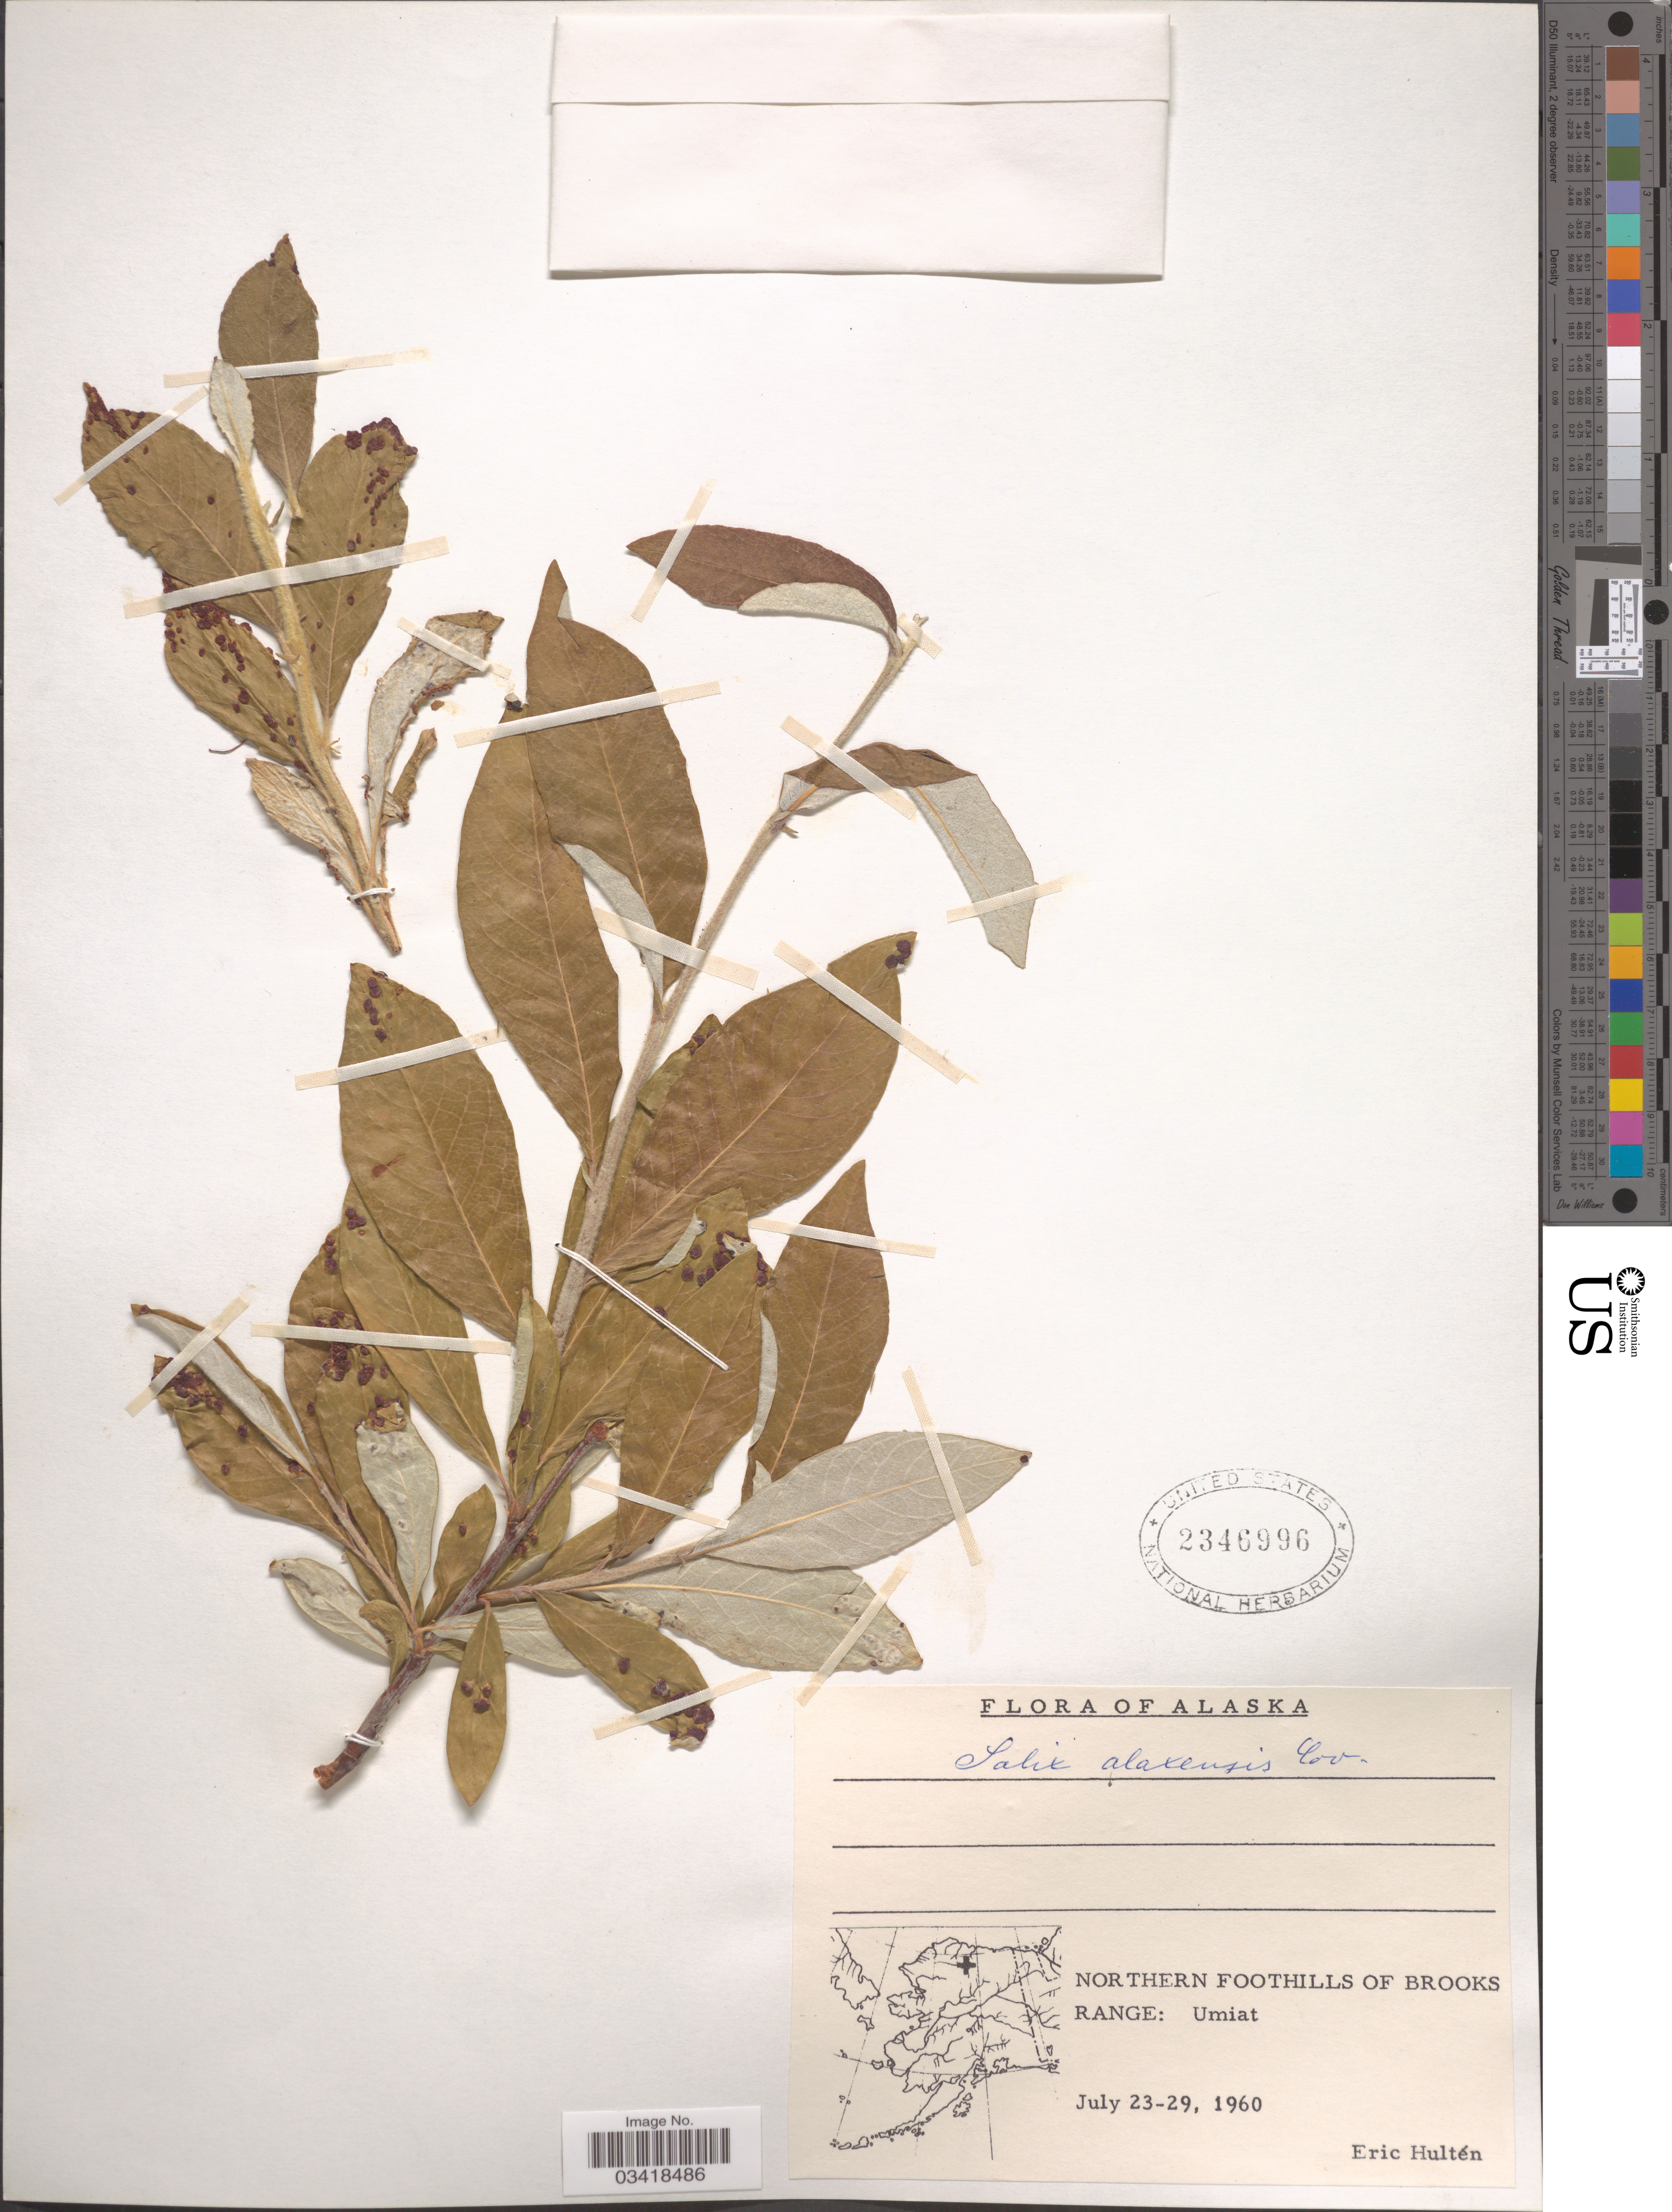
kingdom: Plantae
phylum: Tracheophyta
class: Magnoliopsida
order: Malpighiales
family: Salicaceae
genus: Salix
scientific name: Salix alaxensis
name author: (Andersson) Coville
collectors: E. G. Hultén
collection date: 1960-07-23/1960-07-29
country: United States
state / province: Alaska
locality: Northern Foothills of Brooks Range: Umiat.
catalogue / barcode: US 2346996